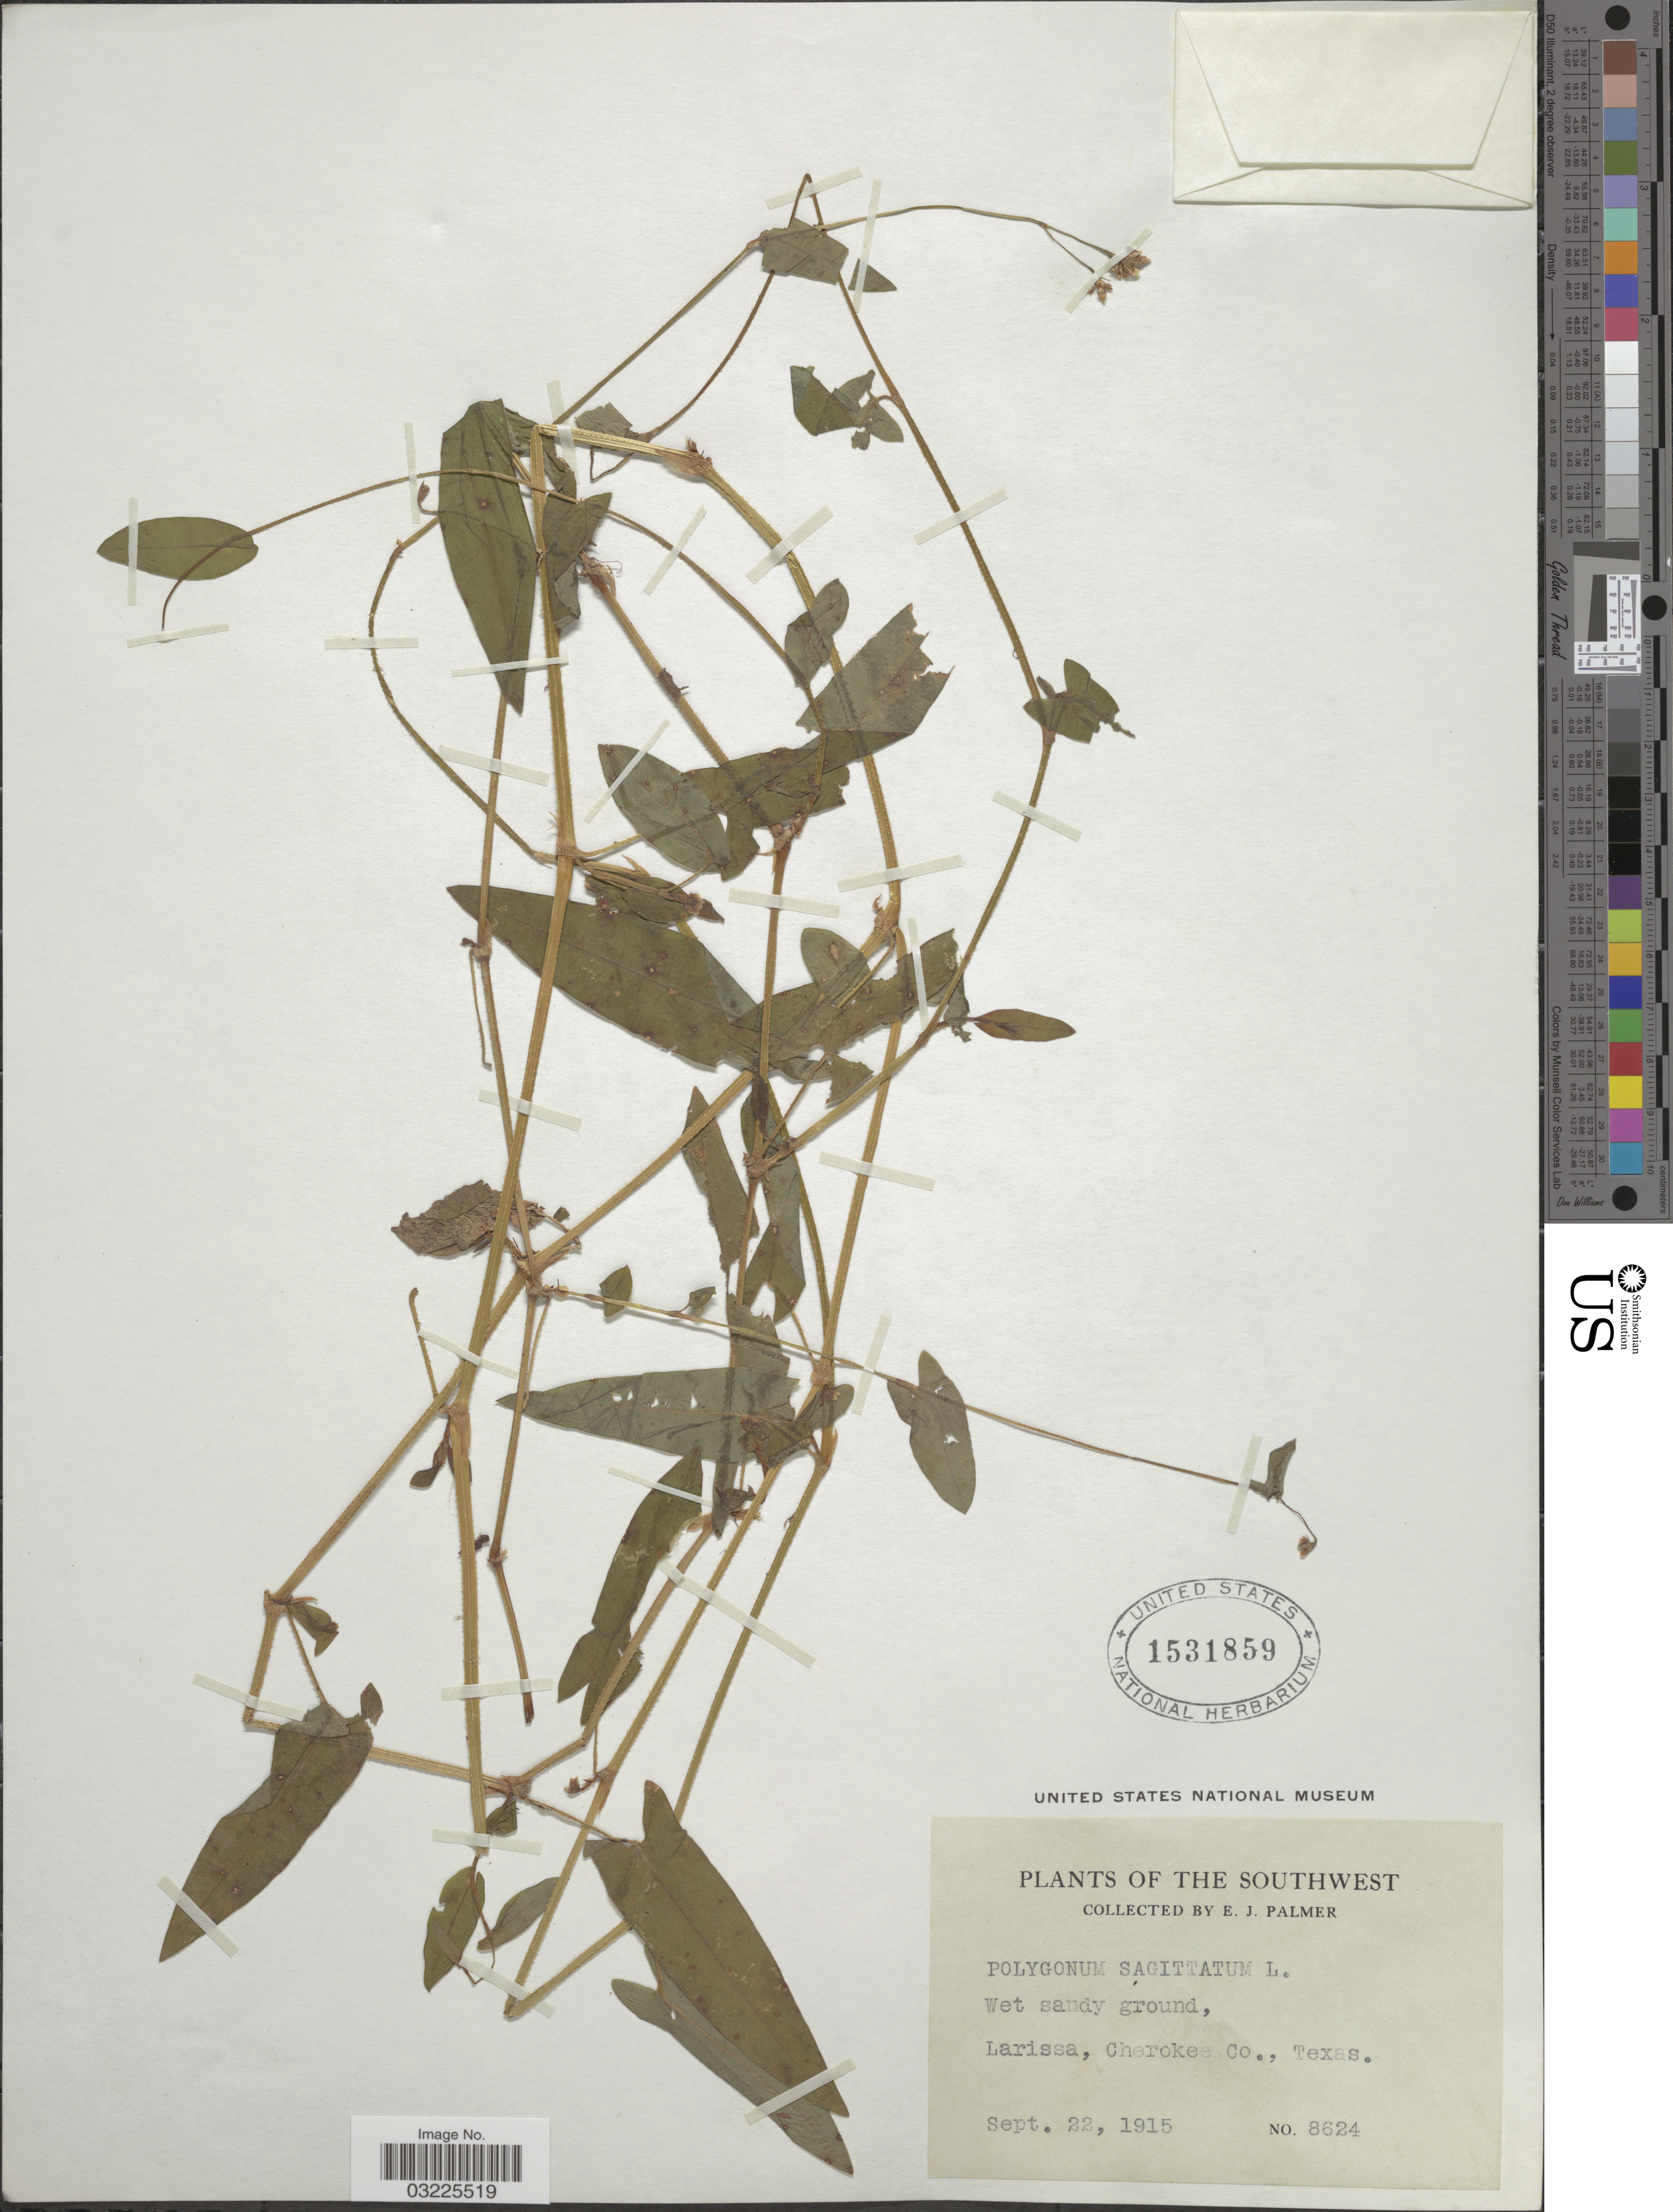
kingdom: Plantae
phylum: Tracheophyta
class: Magnoliopsida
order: Caryophyllales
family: Polygonaceae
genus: Persicaria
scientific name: Persicaria sagittata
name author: (L.) H. Gross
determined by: Atha, D. E.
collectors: E. J. Palmer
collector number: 8624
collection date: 1915-09-22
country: United States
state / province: Texas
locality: The Southwest. Larissa, Cherokee Co.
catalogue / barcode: US 1531859